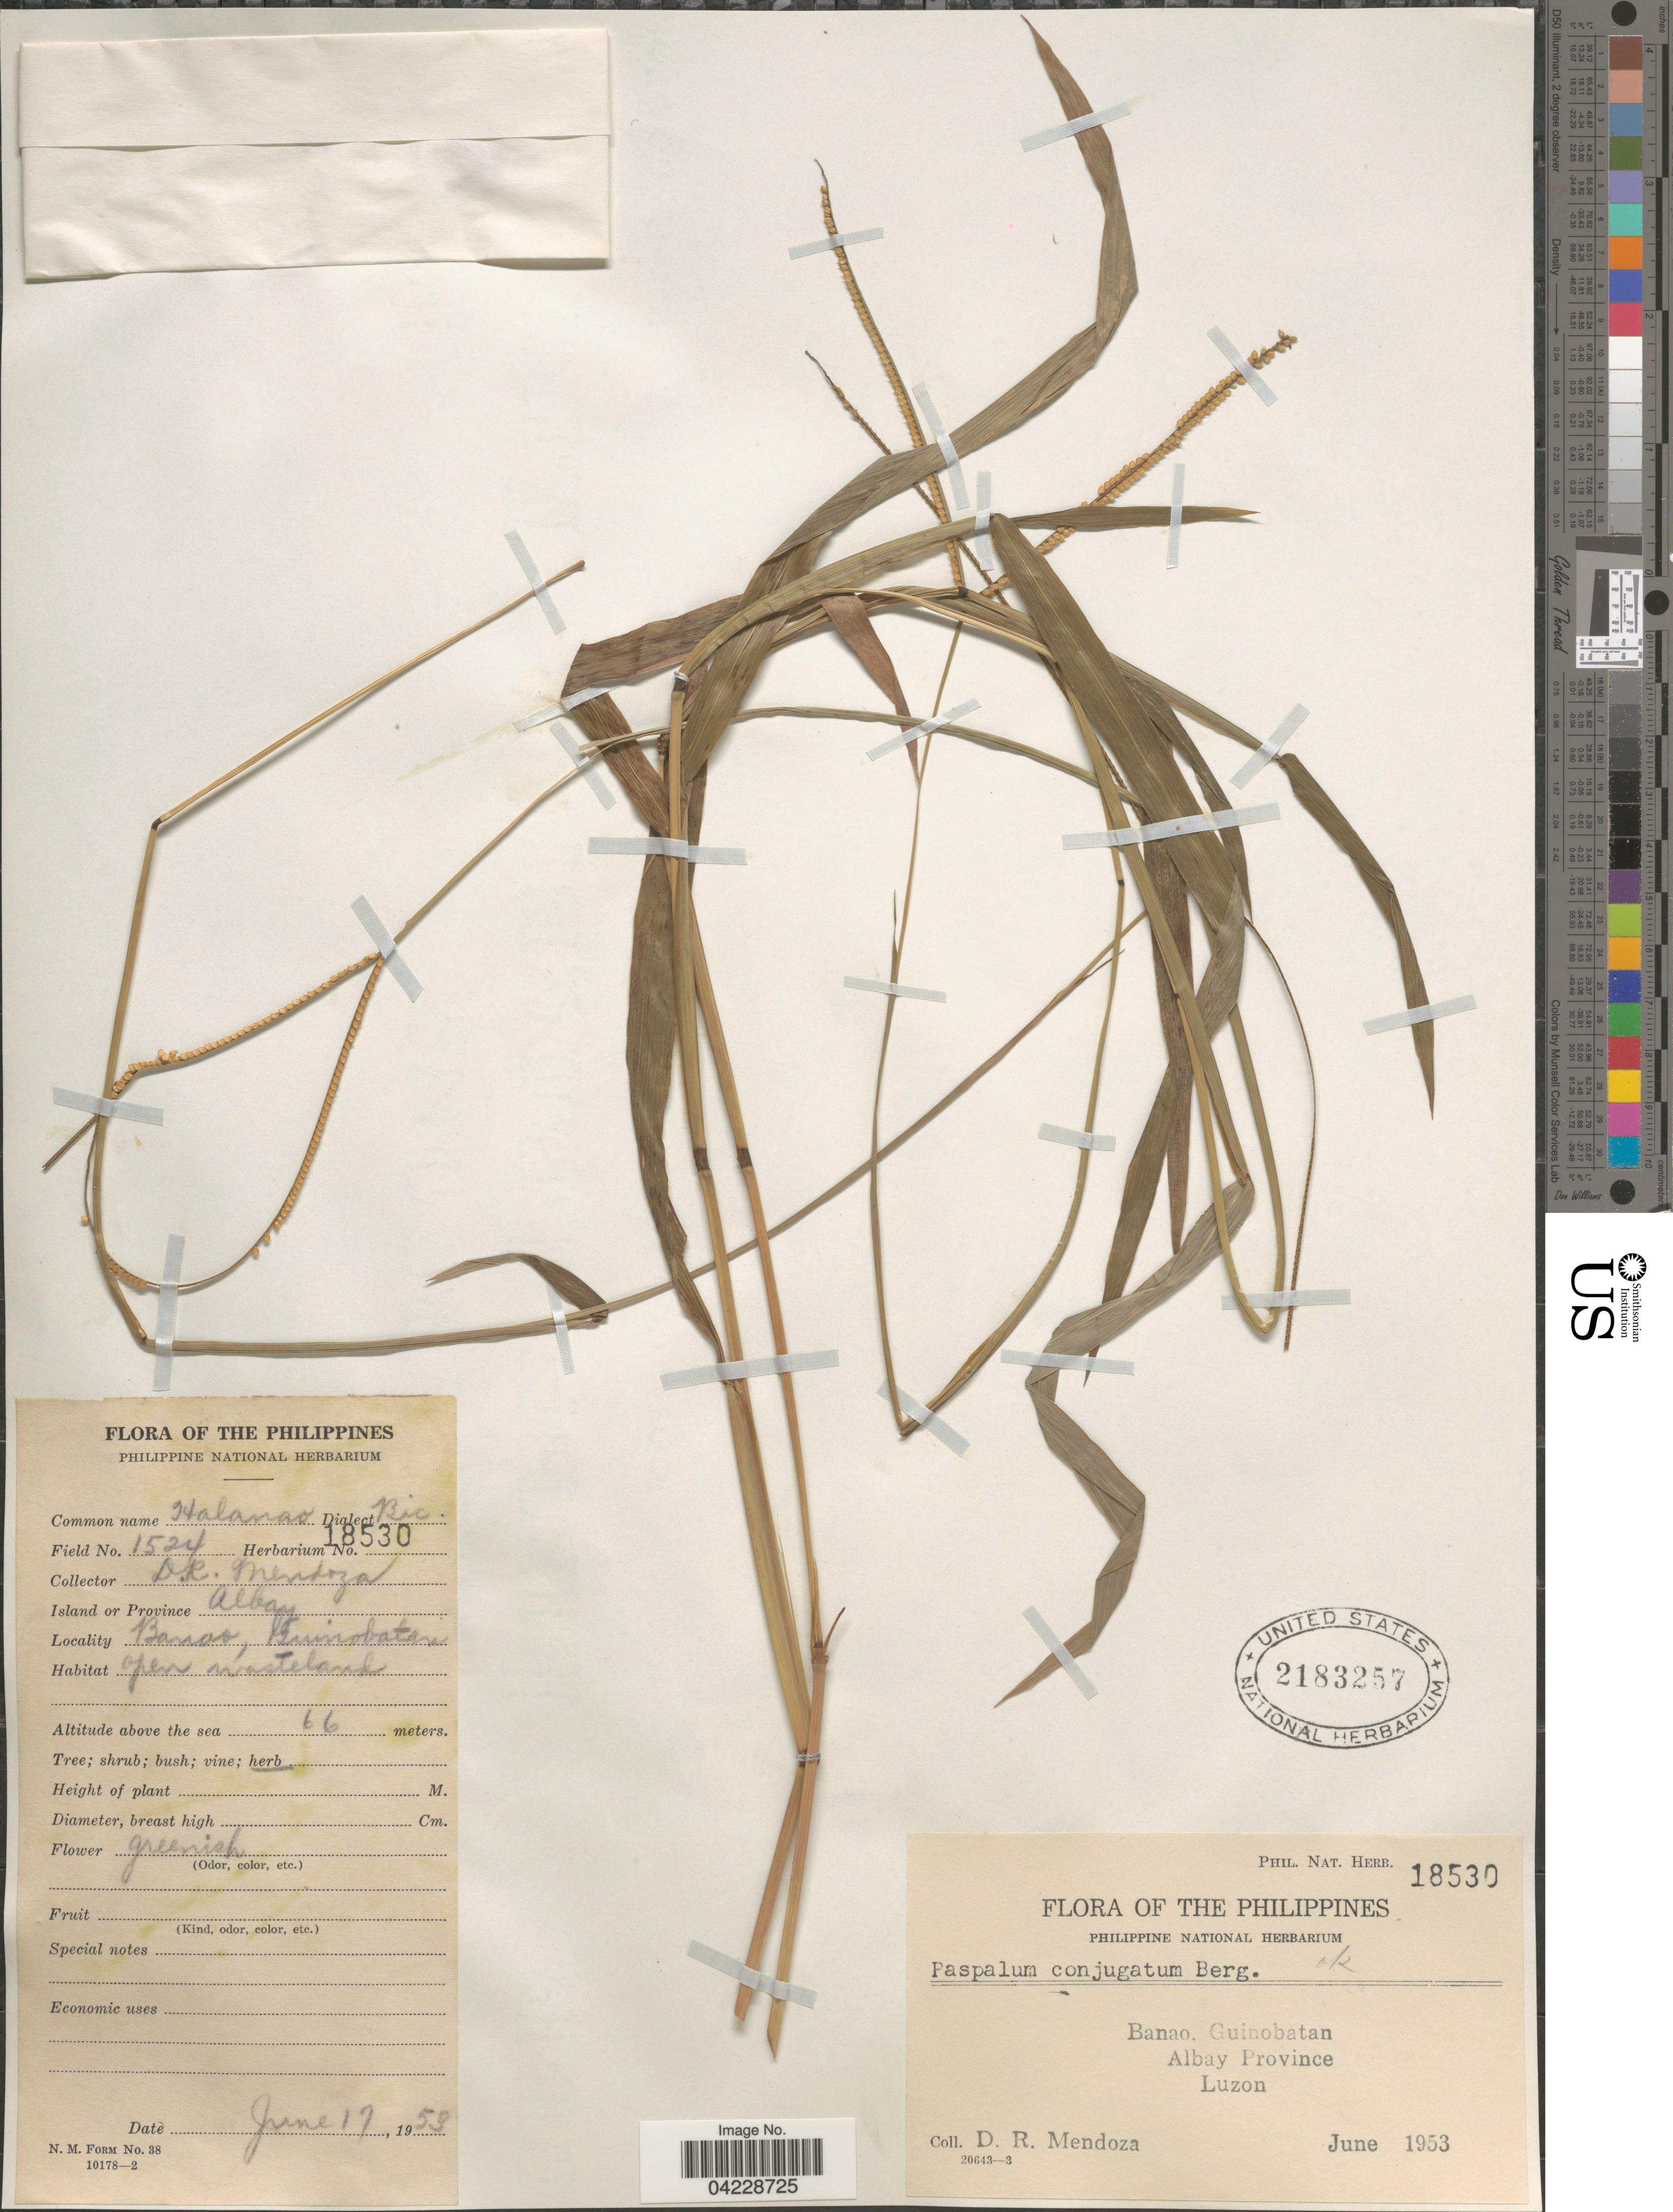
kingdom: Plantae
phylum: Tracheophyta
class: Liliopsida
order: Poales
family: Poaceae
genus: Paspalum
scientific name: Paspalum conjugatum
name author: P.J. Bergius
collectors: D. Mendoza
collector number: Phil. Nat. Herb. 18530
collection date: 1953-06-17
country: Philippines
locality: Albay. Banao, Guinobatan.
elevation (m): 66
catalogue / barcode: US 2183257